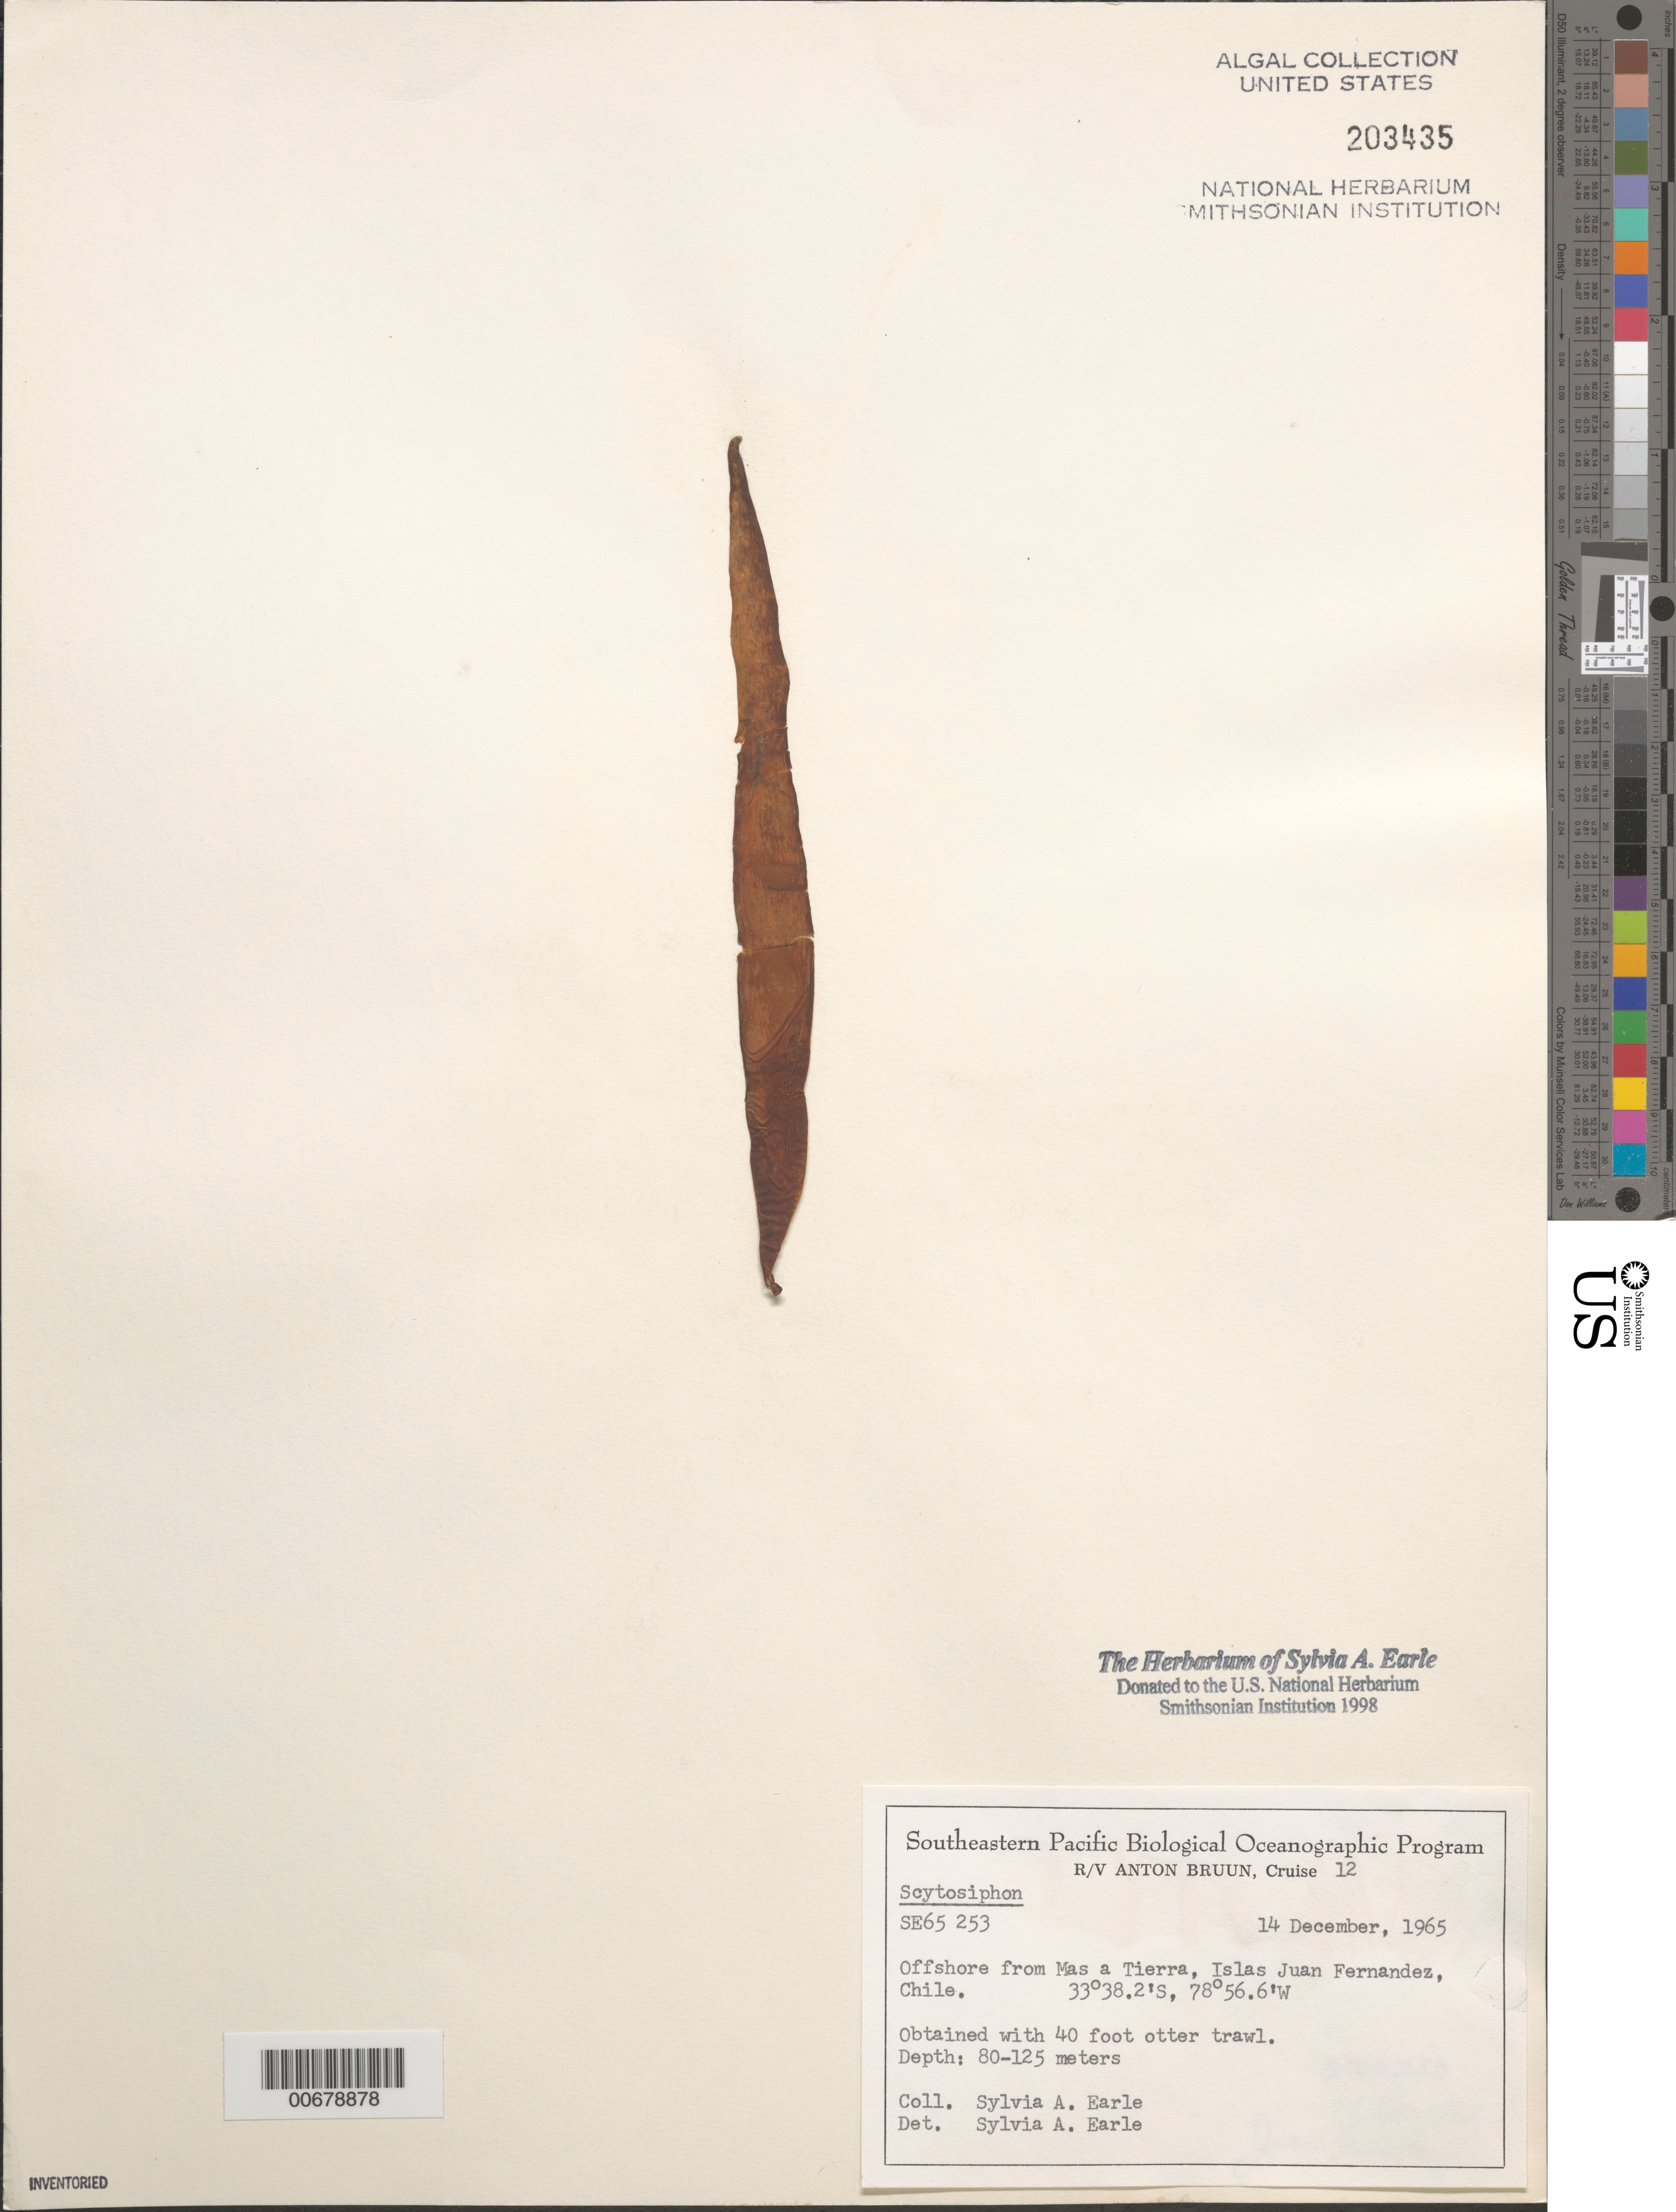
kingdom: Chromista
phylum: Ochrophyta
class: Phaeophyceae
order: Scytosiphonales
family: Scytosiphonaceae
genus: Scytosiphon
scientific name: Scytosiphon sp.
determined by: Earle, S. A.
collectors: S. A. Earle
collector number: SE 65253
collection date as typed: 14 Dec 1965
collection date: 1965-12-14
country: Chile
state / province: Valparaíso (V)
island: Isla Más a Tierra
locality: Off Más a Tierra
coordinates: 33 38.2' S, 78 56.6' W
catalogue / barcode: US 203435